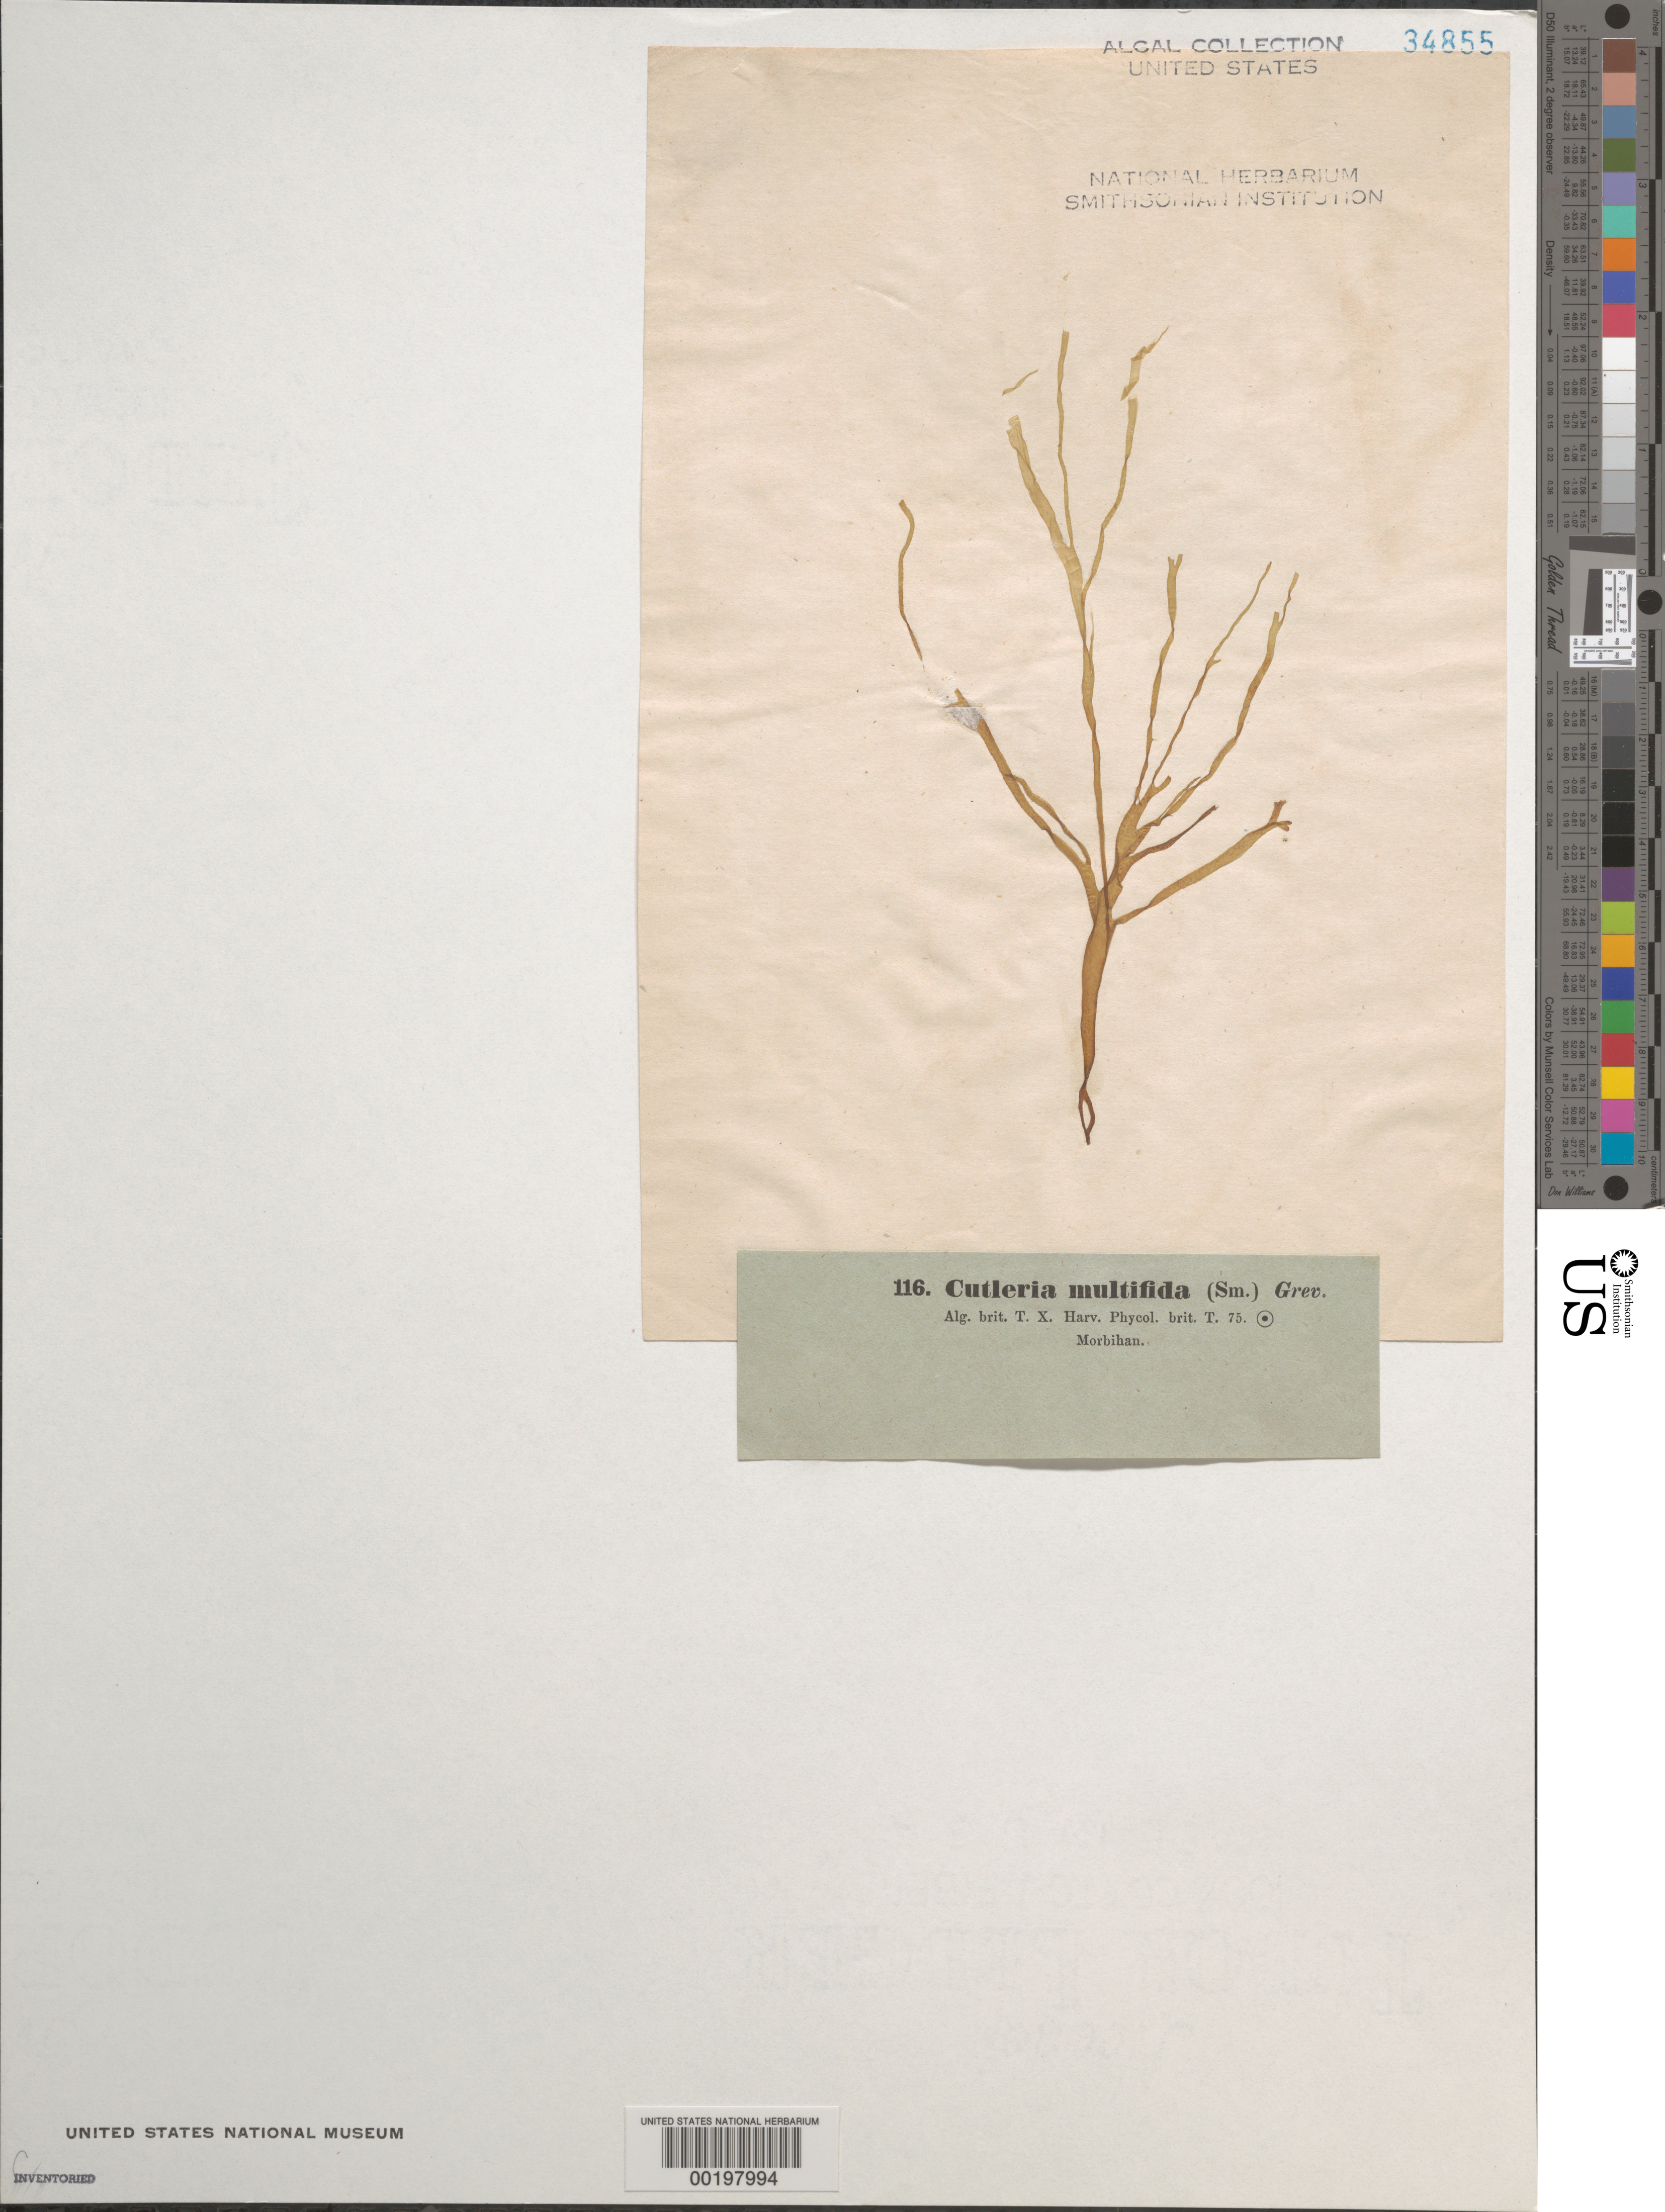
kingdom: Chromista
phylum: Ochrophyta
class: Phaeophyceae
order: Cutleriales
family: Cutleriaceae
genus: Cutleria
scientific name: Cutleria multifida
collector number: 116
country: France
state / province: Bretagne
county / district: Morbihan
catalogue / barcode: US 34855